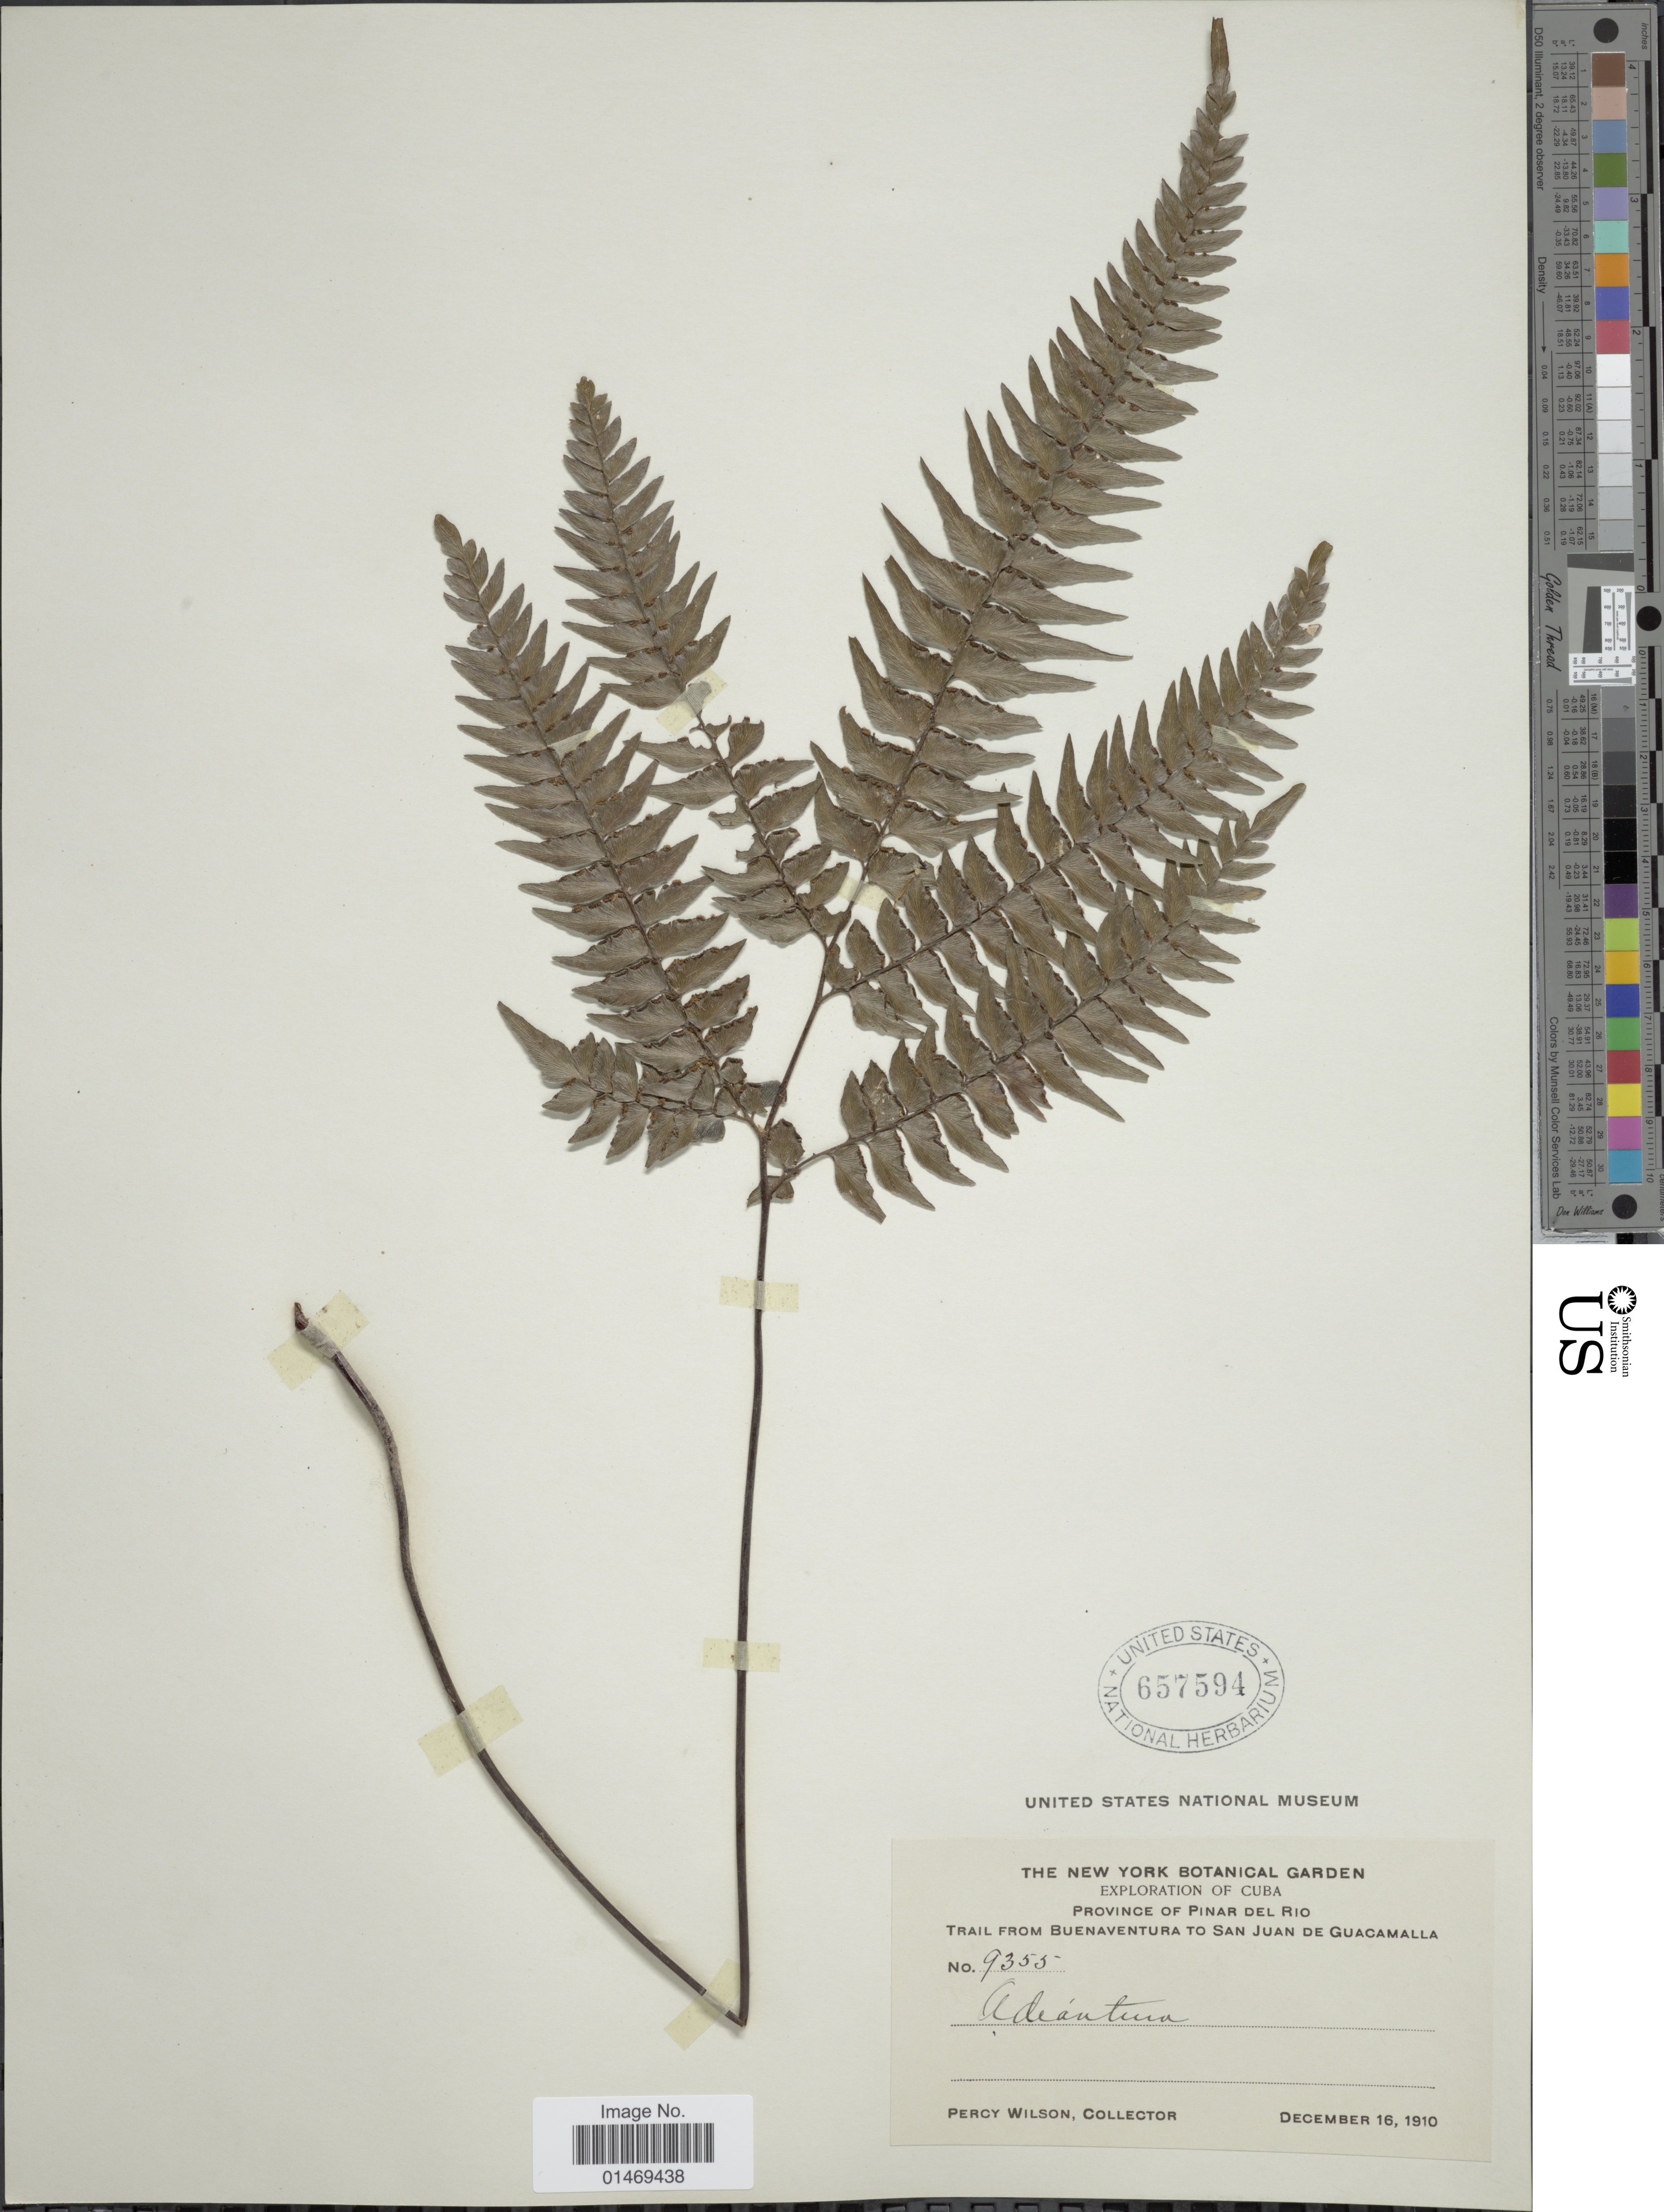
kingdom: Plantae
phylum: Tracheophyta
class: Polypodiopsida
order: Polypodiales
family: Pteridaceae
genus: Adiantum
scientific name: Adiantum pyramidale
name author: (L.) Willd.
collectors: P. Wilson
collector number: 9355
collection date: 1910-12-16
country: Cuba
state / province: Pinar del Río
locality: Exploration of Cuba, Province of Pinar del Rio, Trail from Buenaventura to San Juan de Guacamalla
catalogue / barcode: US 657954